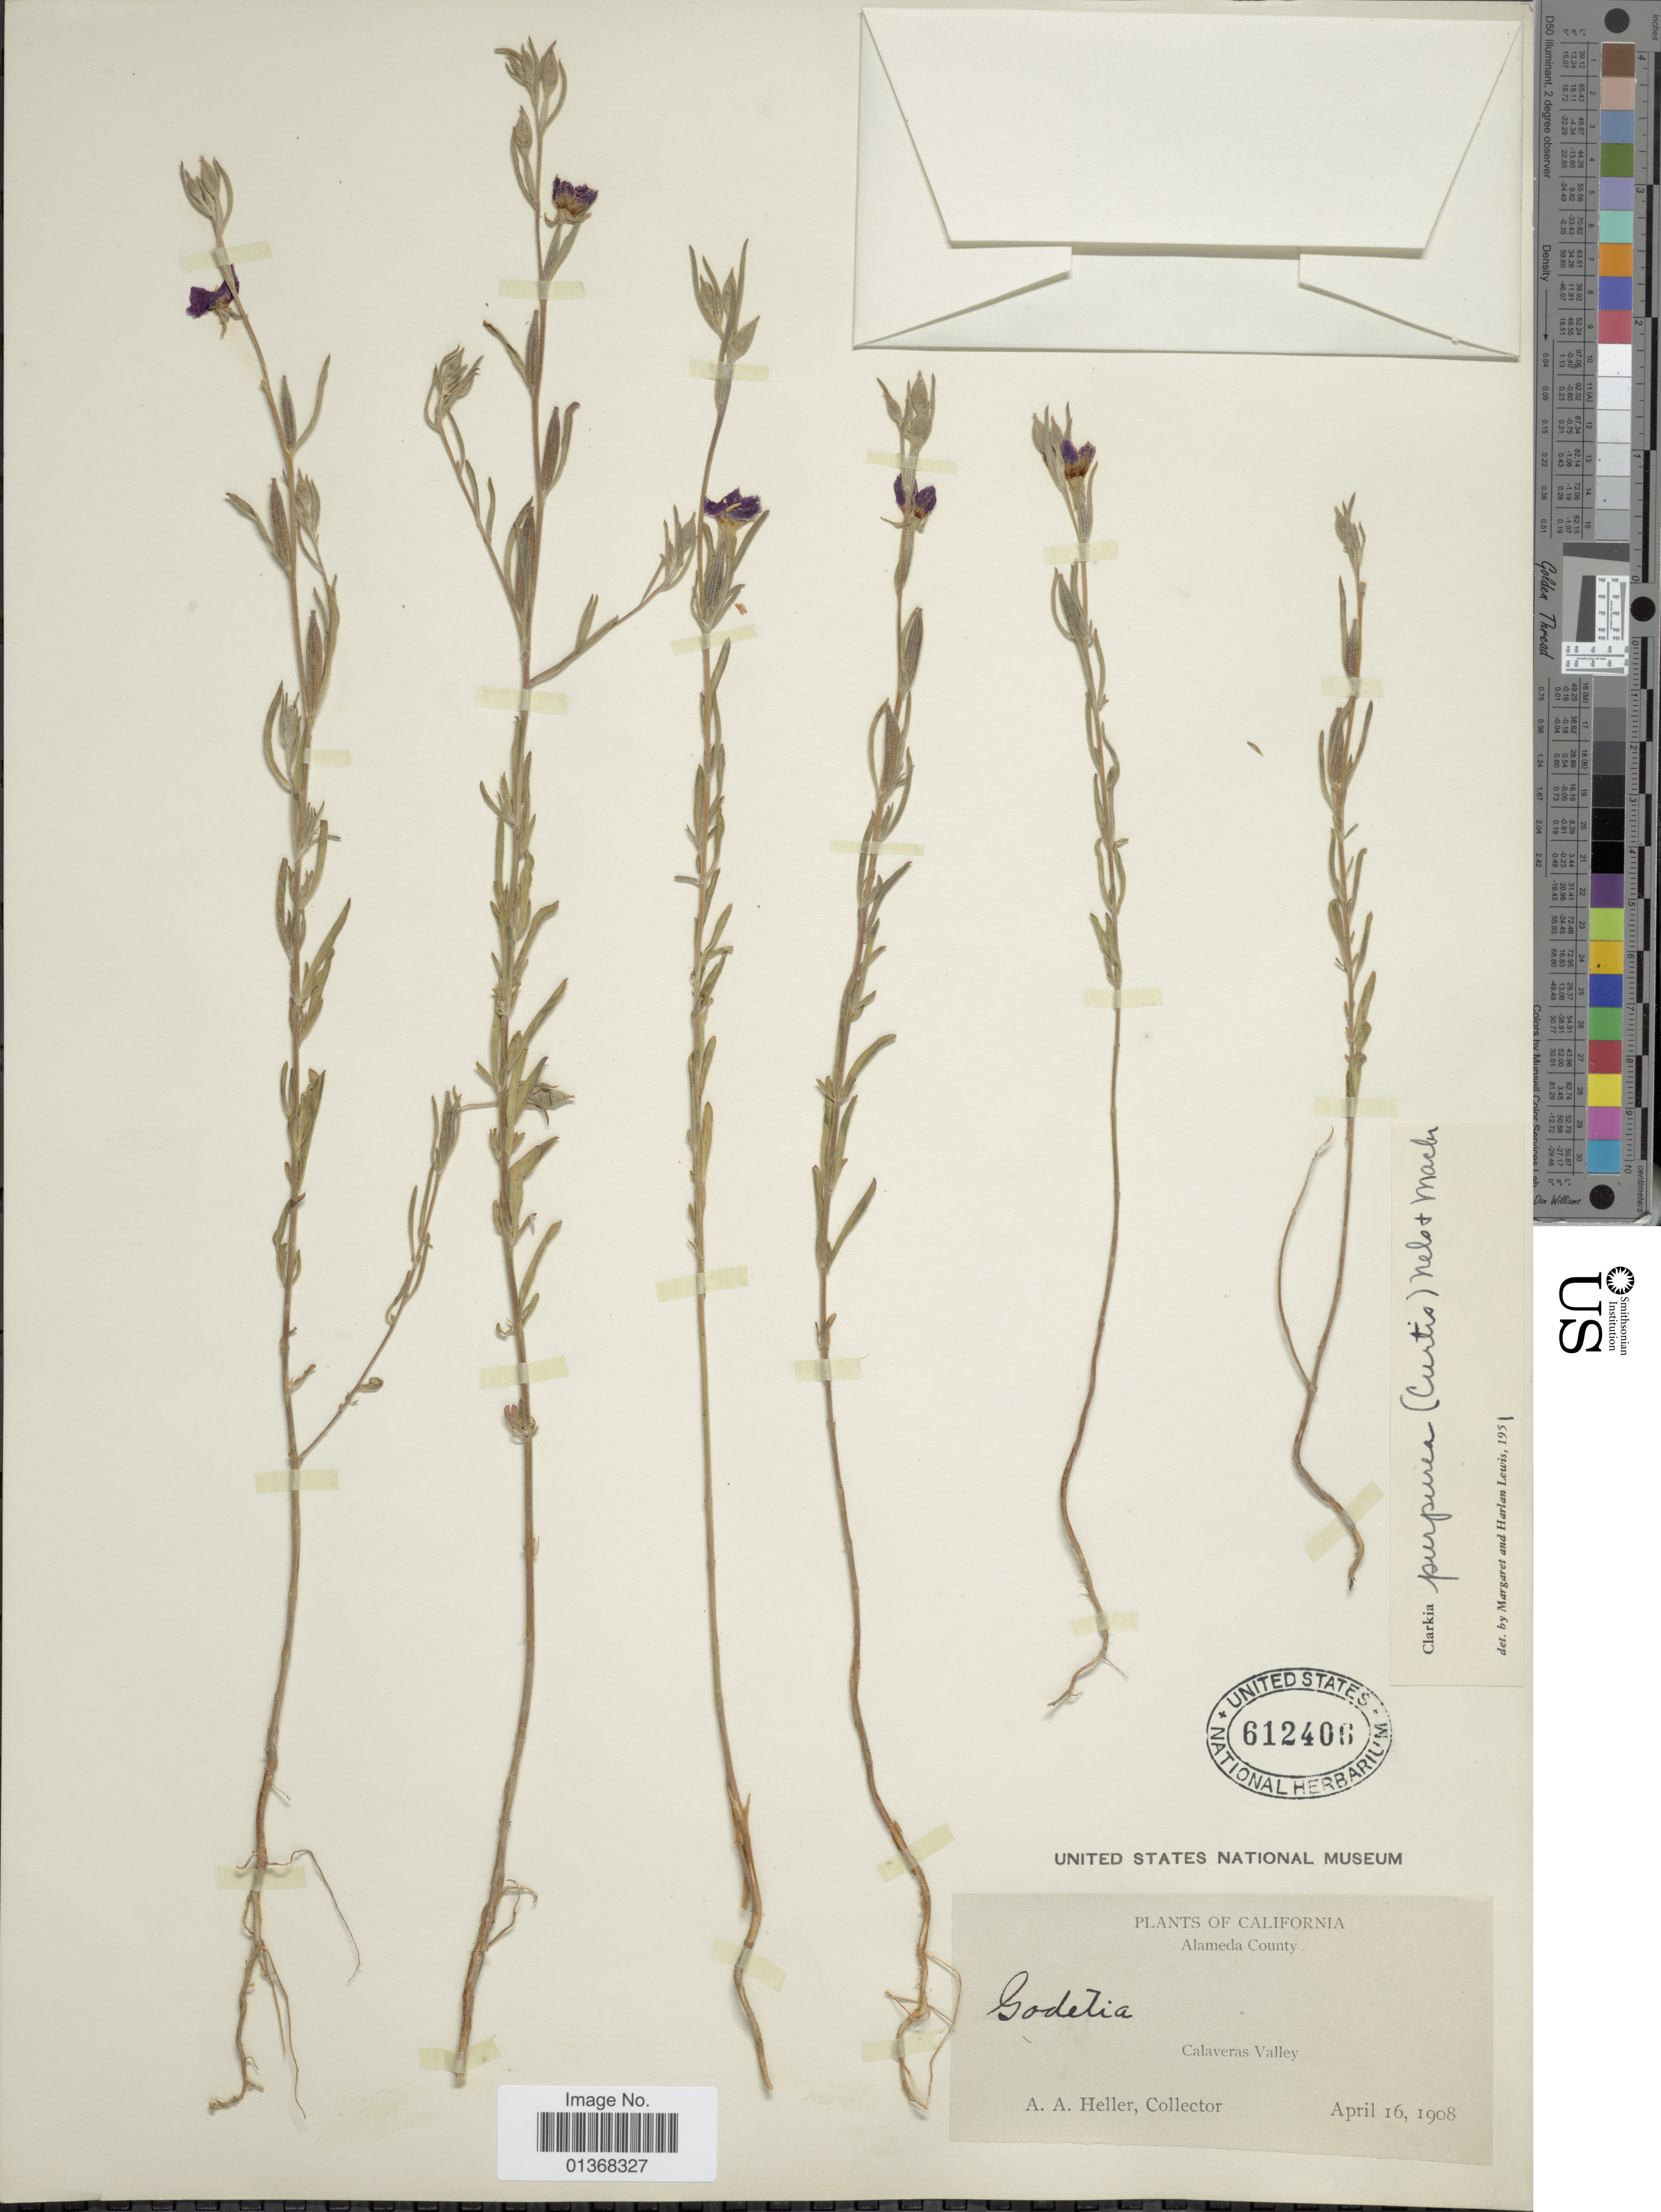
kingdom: Plantae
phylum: Tracheophyta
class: Magnoliopsida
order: Myrtales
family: Onagraceae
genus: Clarkia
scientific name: Clarkia purpurea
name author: (Curtis) A. Nelson & J.F. Macbr.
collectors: A. A. Heller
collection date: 1908-04-16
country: United States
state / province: California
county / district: Alameda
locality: Alameda County, Calaveras Valley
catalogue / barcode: US 612406